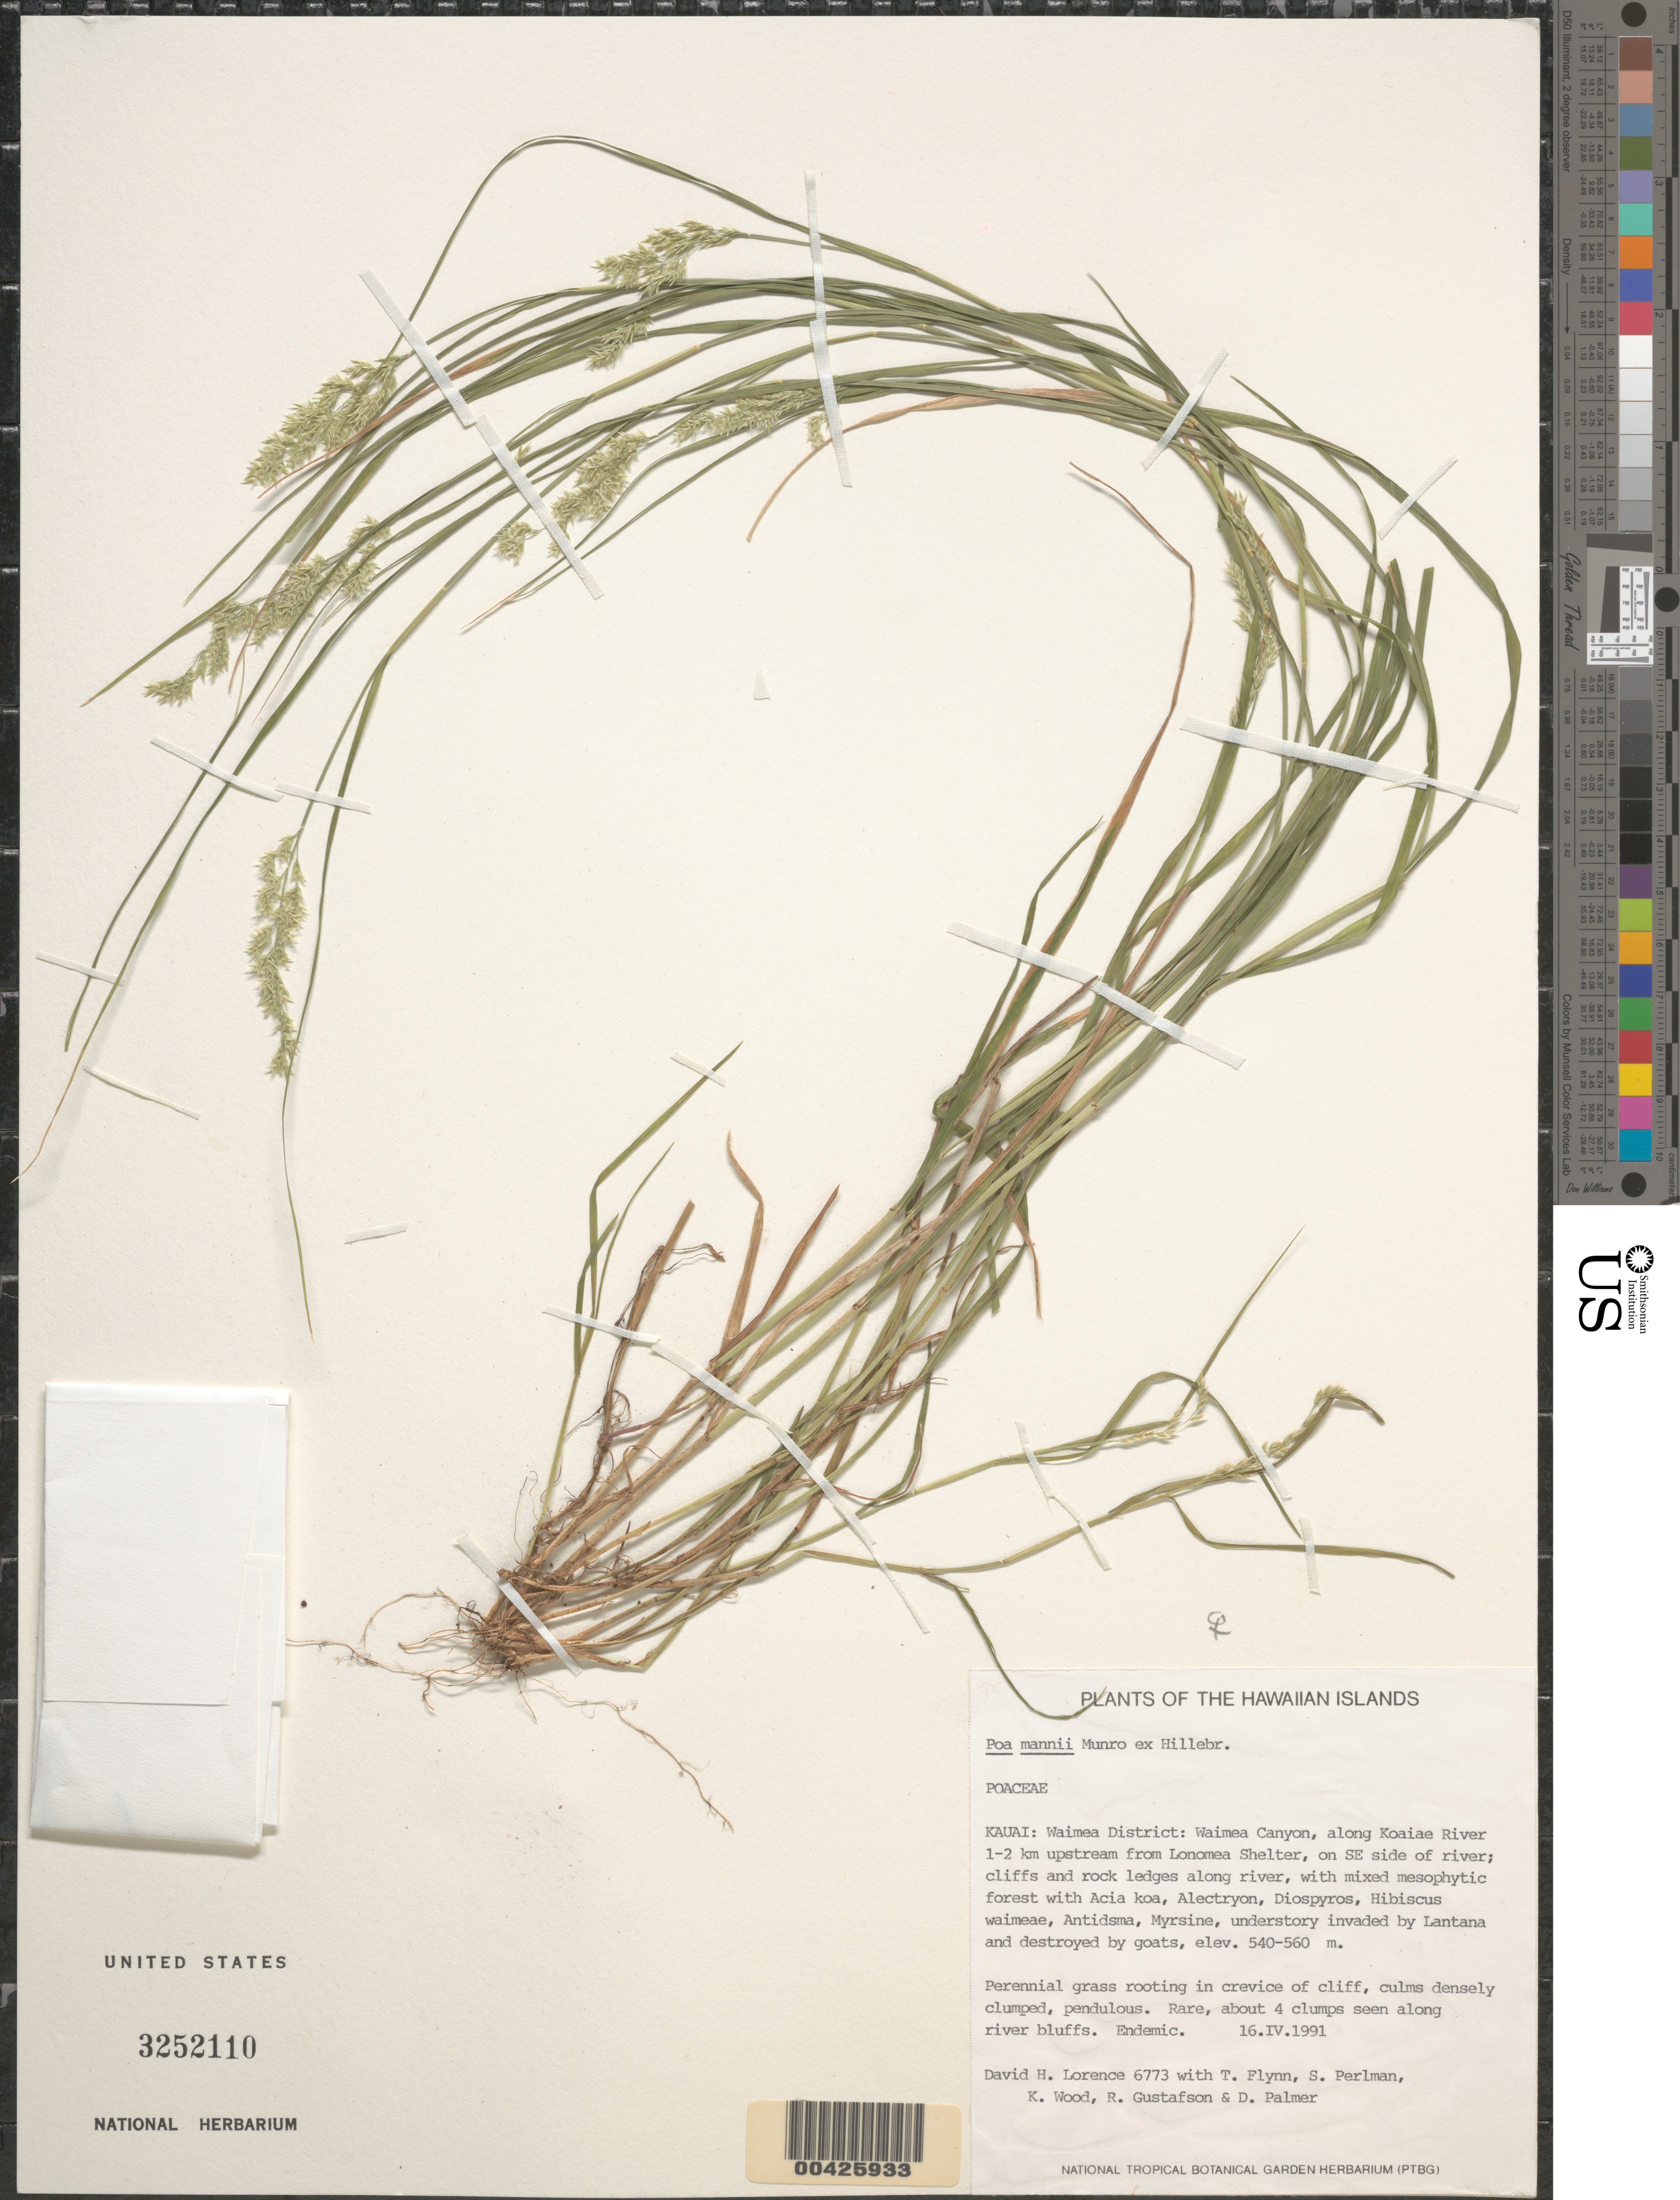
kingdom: Plantae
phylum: Tracheophyta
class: Liliopsida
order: Poales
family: Poaceae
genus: Poa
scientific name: Poa mannii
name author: Munro ex Hillebr.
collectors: D. Lorence et al.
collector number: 6773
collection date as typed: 16 Apr 1991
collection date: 1991-04-16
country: United States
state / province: Hawaii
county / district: Kauai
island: Kaua'i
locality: Waimea District, Waimea Canyon. along Koaiae River, 1-2 km upstream from Lonomea Shelter, on SE side of river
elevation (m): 540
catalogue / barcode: US 3252110